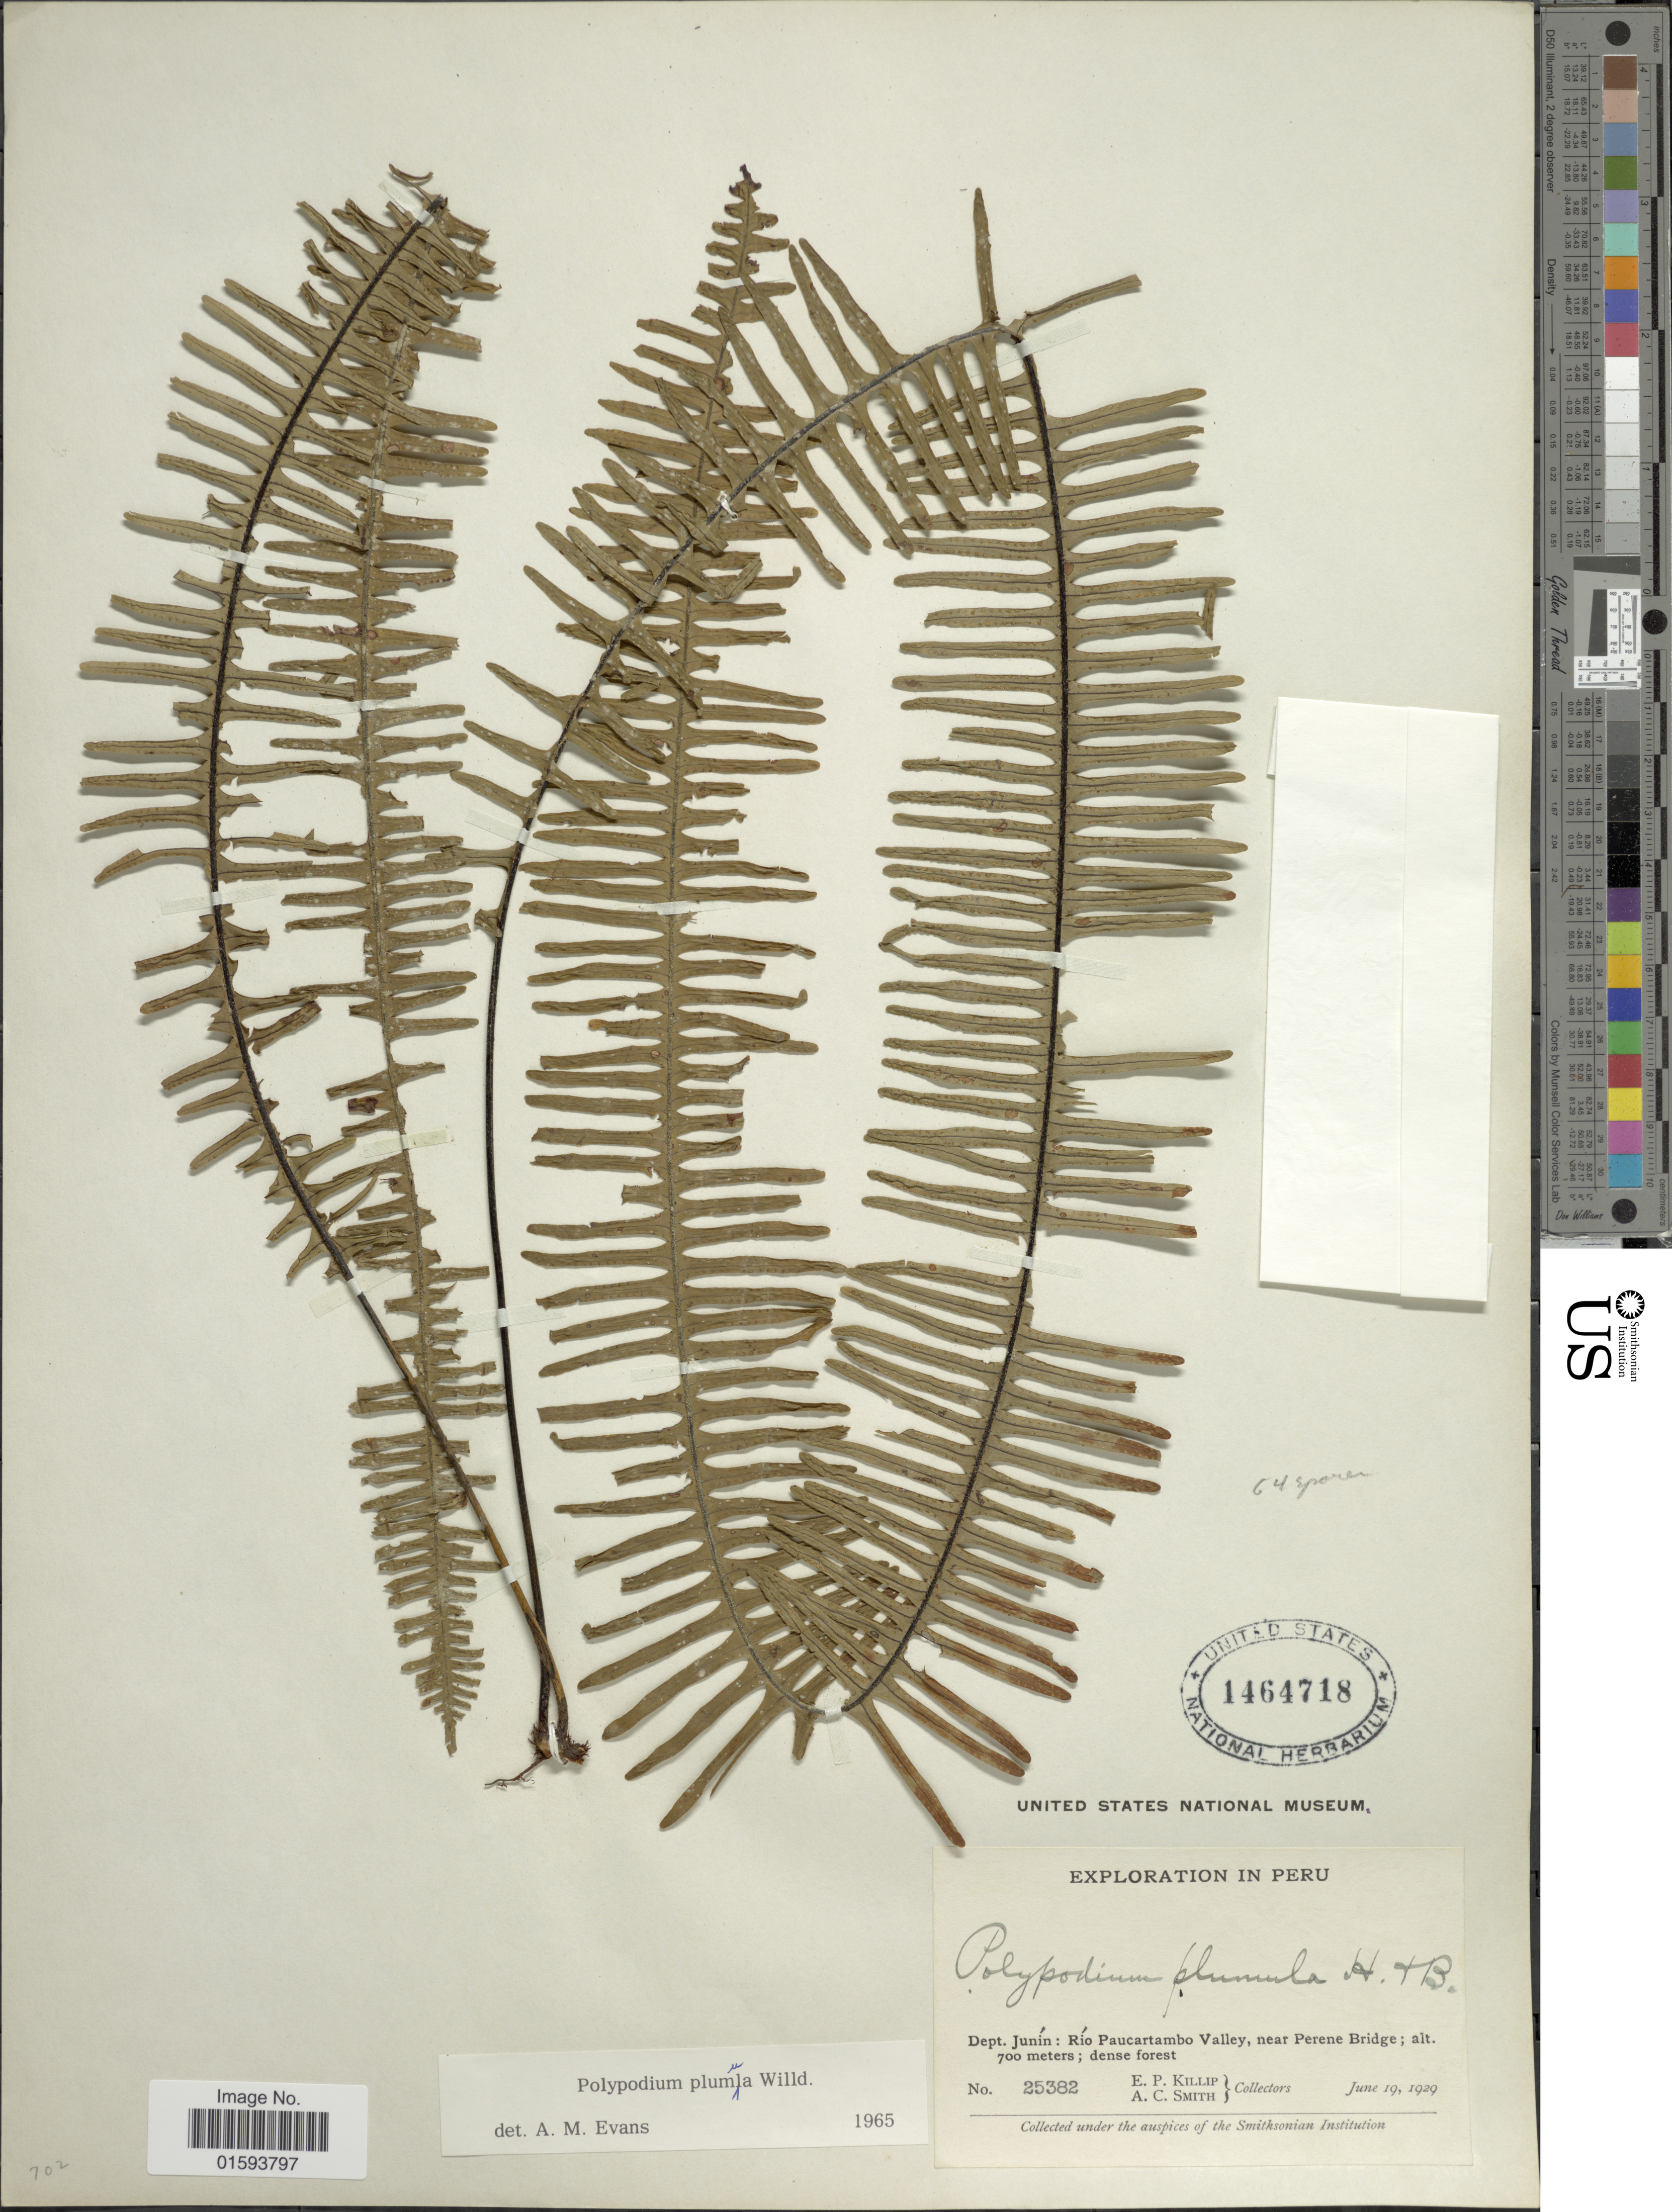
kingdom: Plantae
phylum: Tracheophyta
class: Polypodiopsida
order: Polypodiales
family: Polypodiaceae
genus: Pecluma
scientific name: Pecluma plumula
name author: (Humb. & Bonpl. ex Willd.) M.G. Price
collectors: E. P. Killip & A. C. Smith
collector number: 25382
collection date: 1929-06-19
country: Peru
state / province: Junín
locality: Rio Paucartambo Valley, near Perene Bridge.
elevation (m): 700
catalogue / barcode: US 1464718